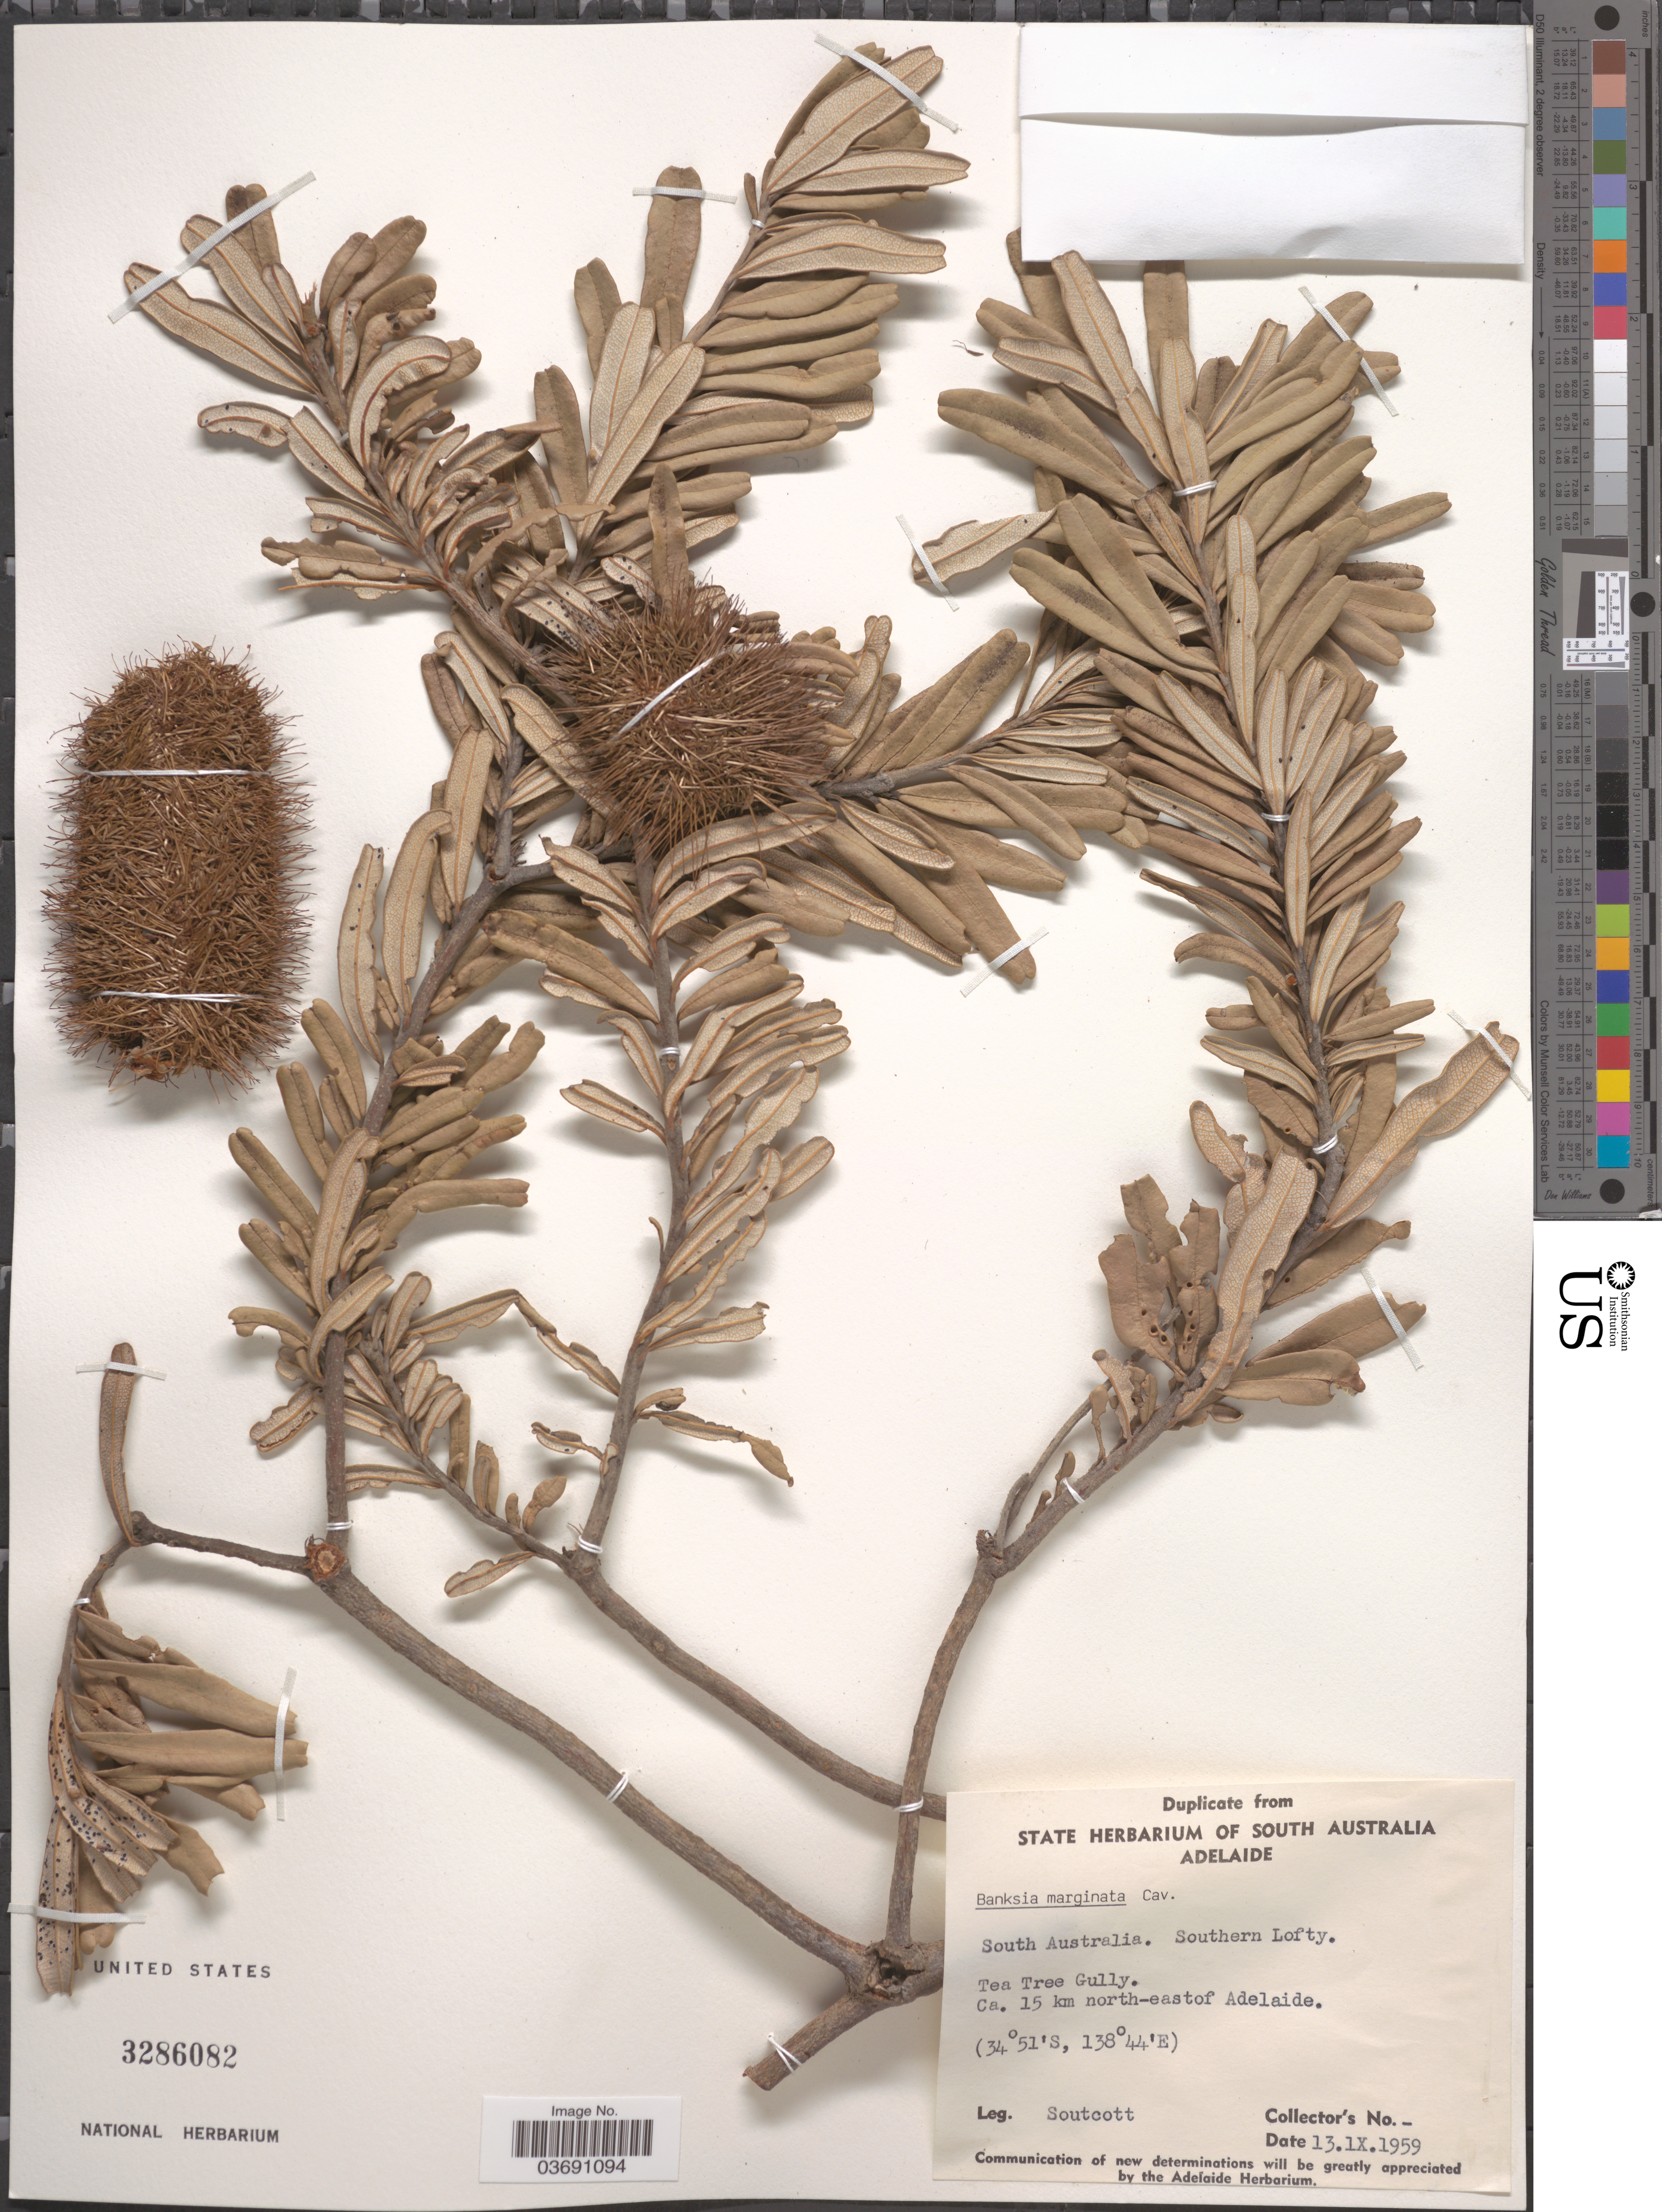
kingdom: Plantae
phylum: Tracheophyta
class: Magnoliopsida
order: Proteales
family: Proteaceae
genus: Banksia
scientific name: Banksia marginata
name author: Cav.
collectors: Soutcott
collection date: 1959-09-13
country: Australia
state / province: South Australia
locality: Southern Lofty. Ca. 15 km north-east of Adelaide.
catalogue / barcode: US 3286082